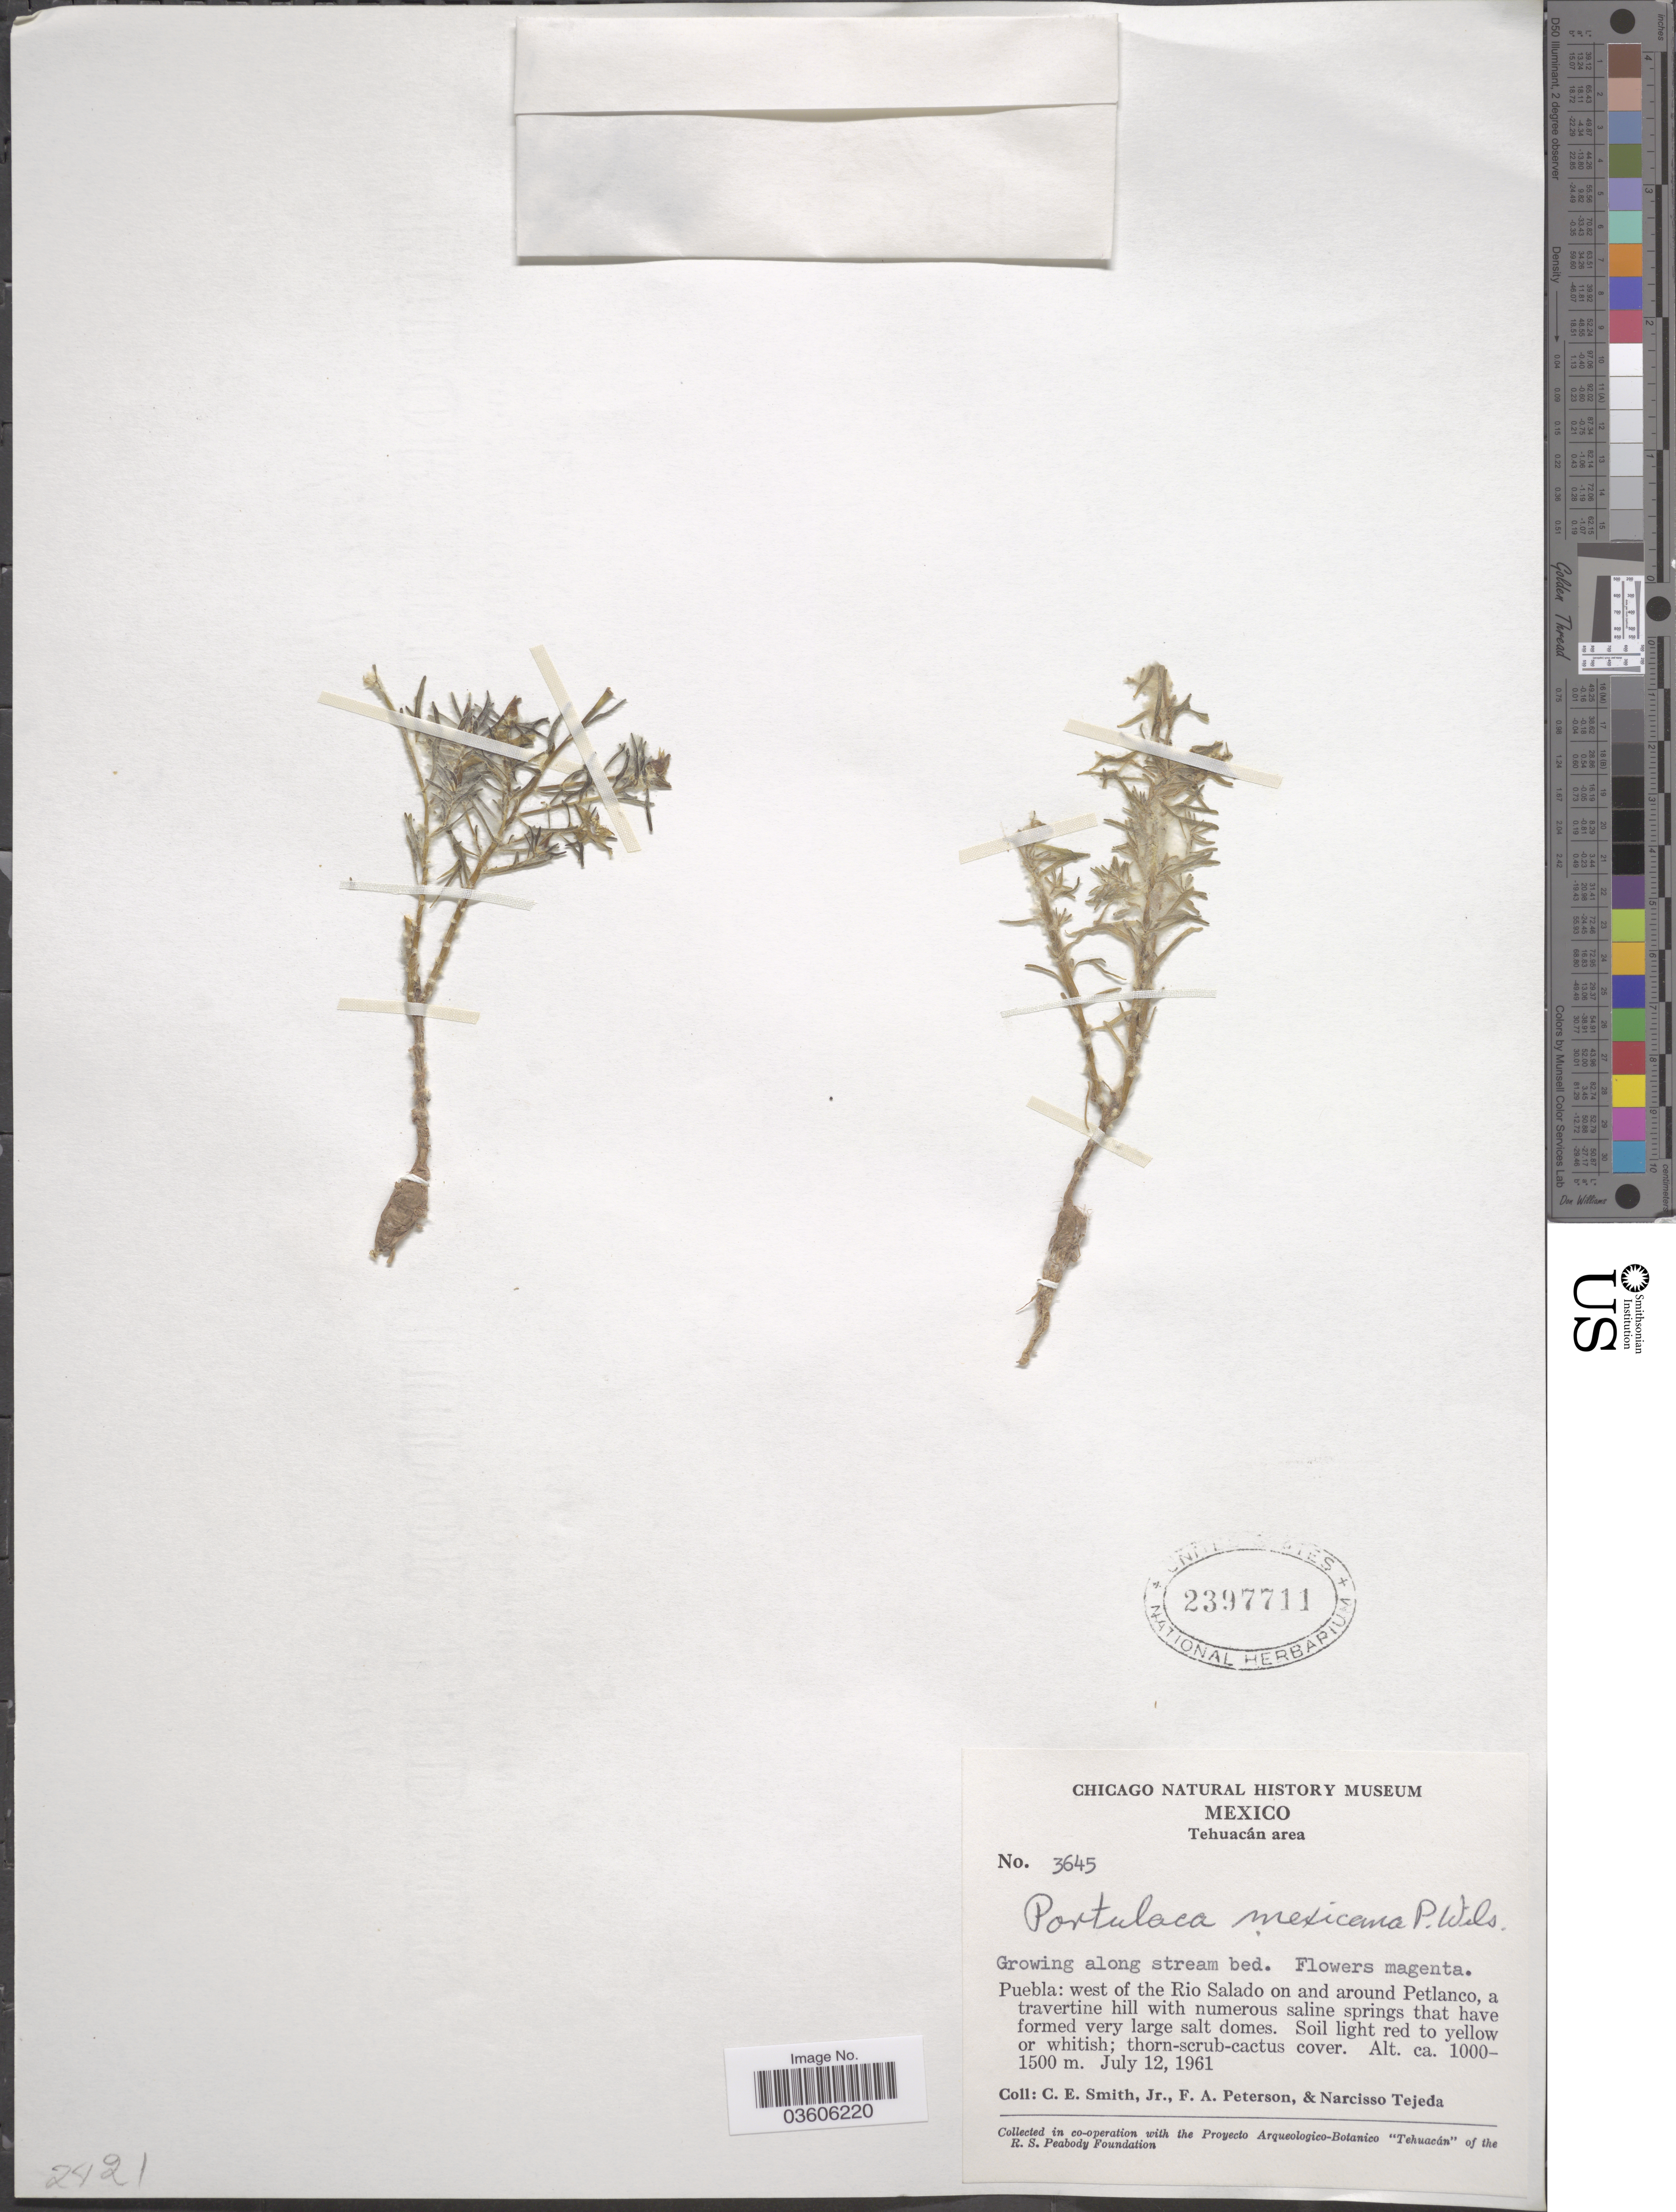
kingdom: Plantae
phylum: Tracheophyta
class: Magnoliopsida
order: Caryophyllales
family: Portulacaceae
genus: Portulaca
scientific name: Portulaca mexicana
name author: P. Wilson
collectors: C. E. Smith Jr., F. A. Peterson & N. Tejeda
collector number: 3645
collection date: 1961-07-12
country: Mexico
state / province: Puebla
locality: Tehuacán area. West of the Rio Salado on and around Petlanco.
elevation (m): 1000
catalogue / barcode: US 2397711